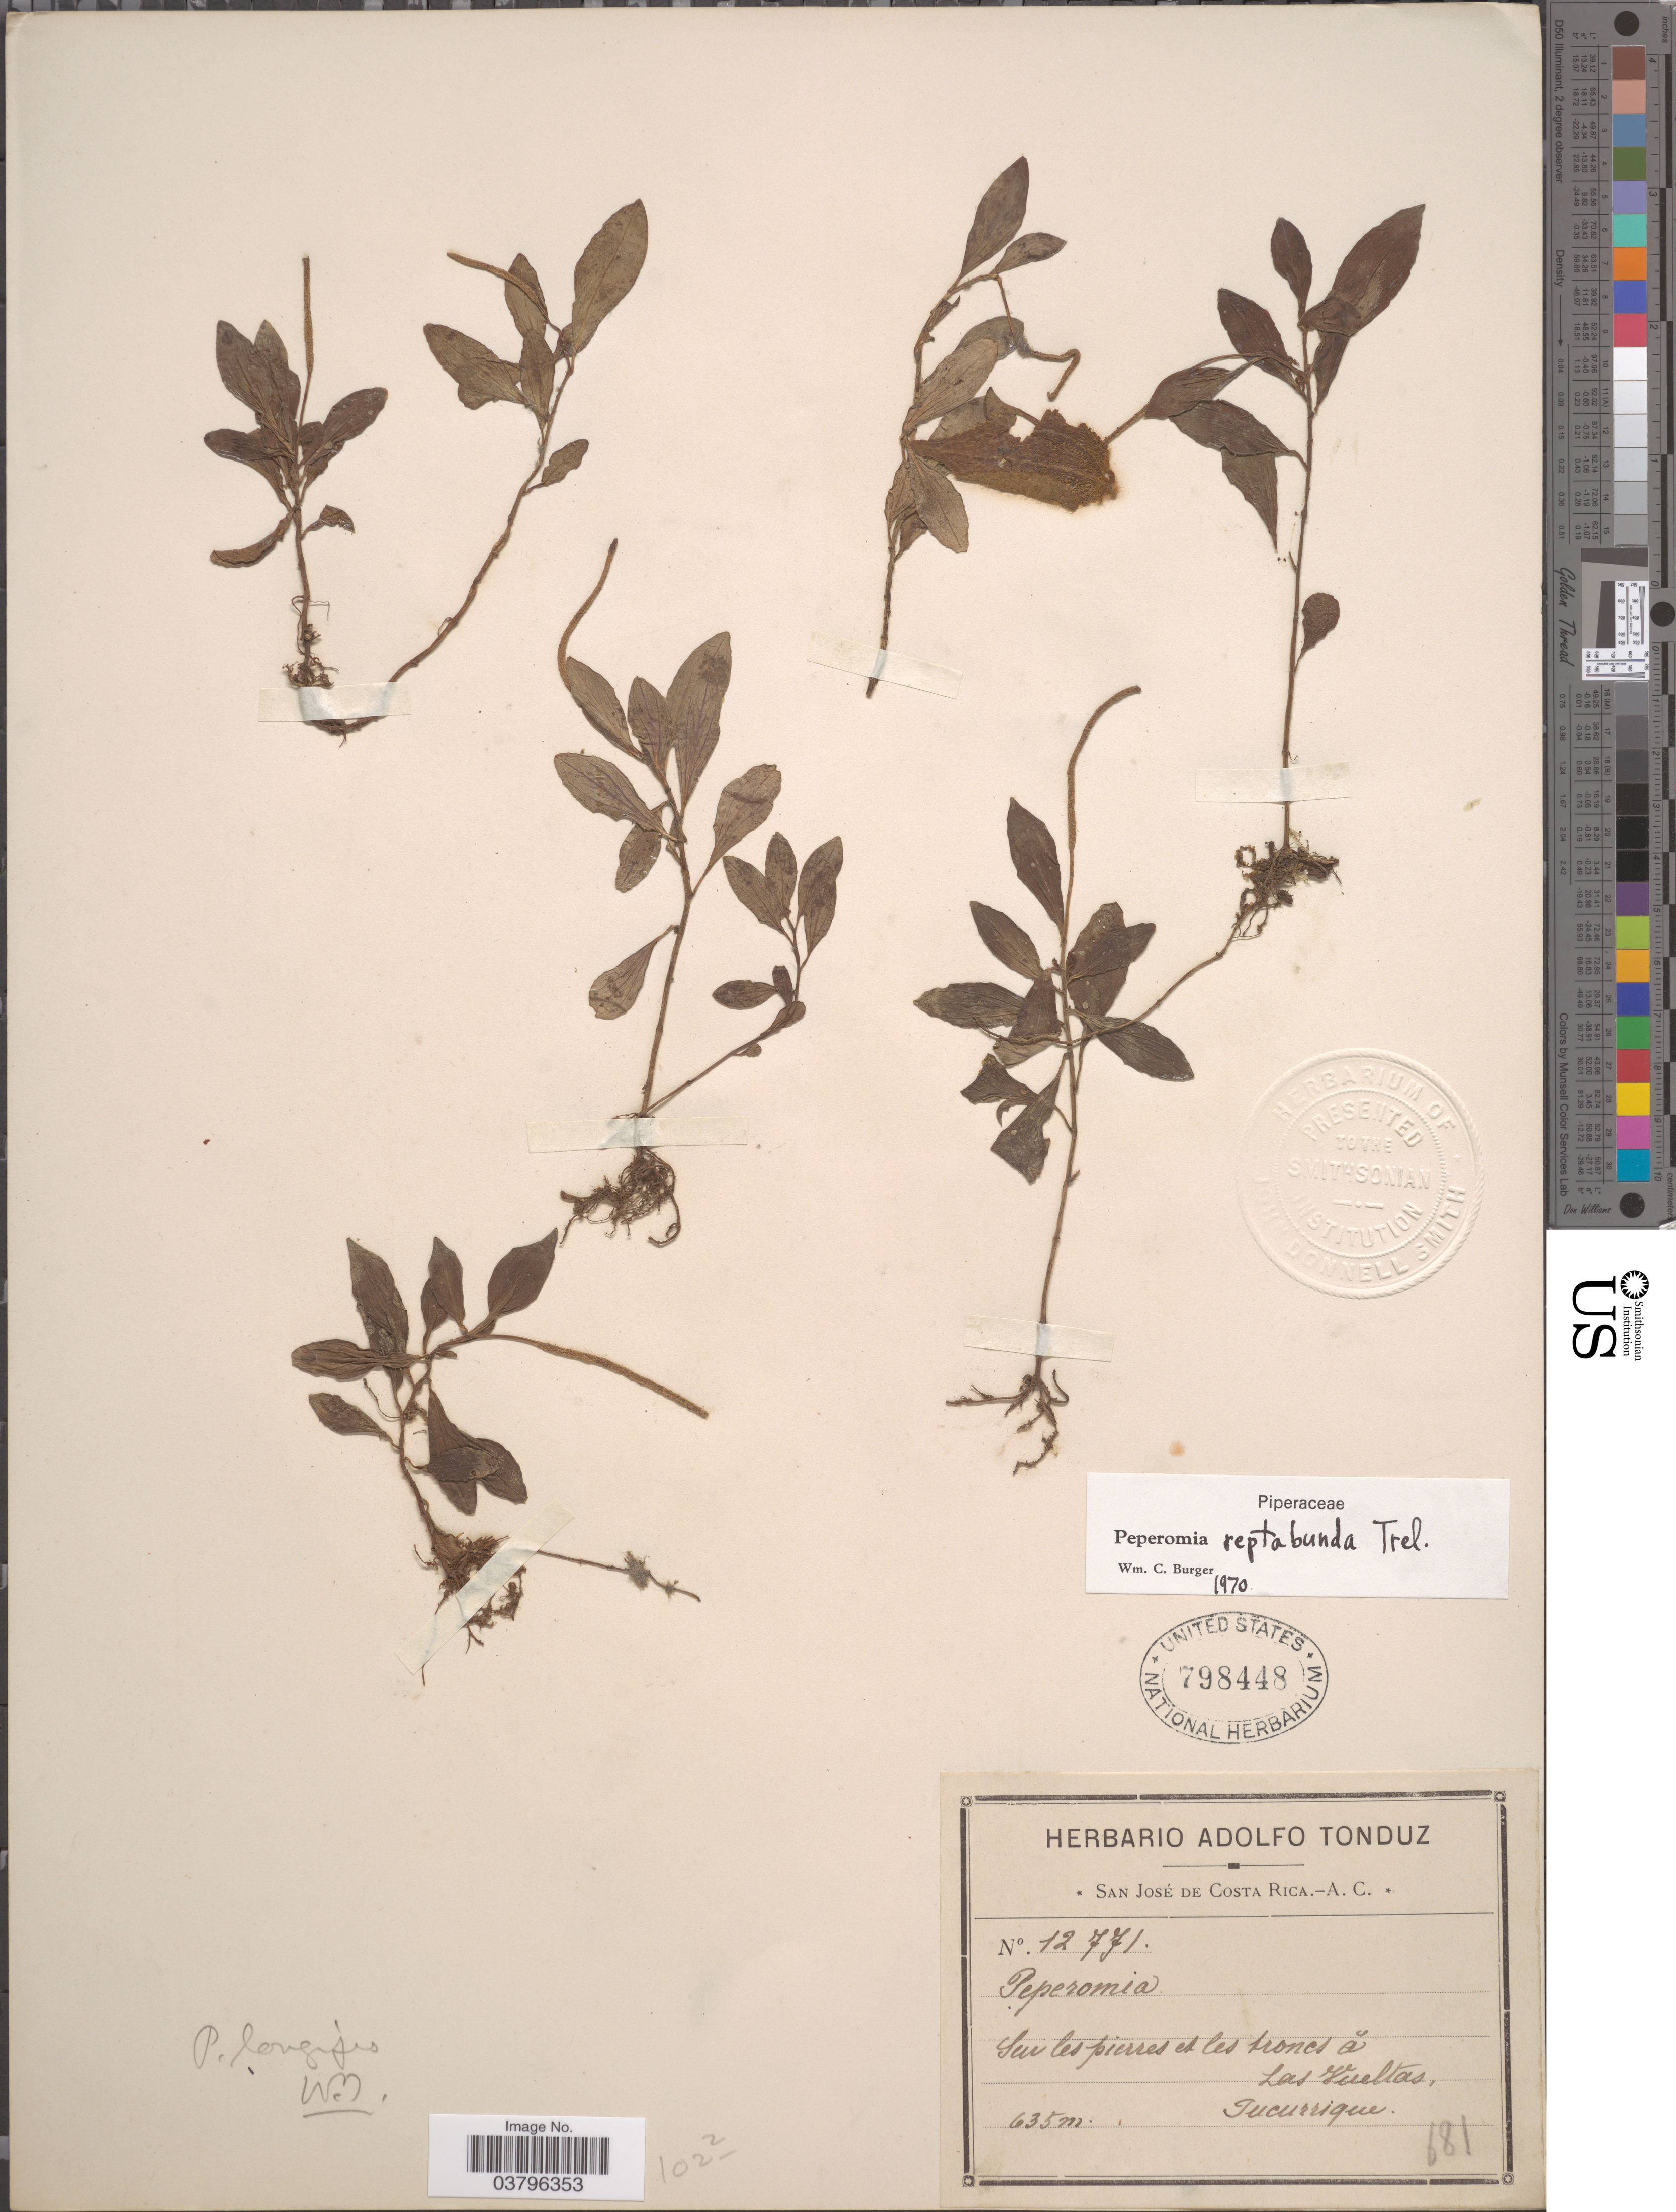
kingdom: Plantae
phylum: Tracheophyta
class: Magnoliopsida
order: Piperales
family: Piperaceae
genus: Peperomia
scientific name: Peperomia dendrophila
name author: Schltdl. & Cham.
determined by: Jiménez, José Estaban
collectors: ex Herb. Adolfo Tonduz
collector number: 12771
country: Costa Rica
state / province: San José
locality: Sur les pierres et les trones a Las Vueltas, Tucurrique.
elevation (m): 635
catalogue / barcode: US 798448